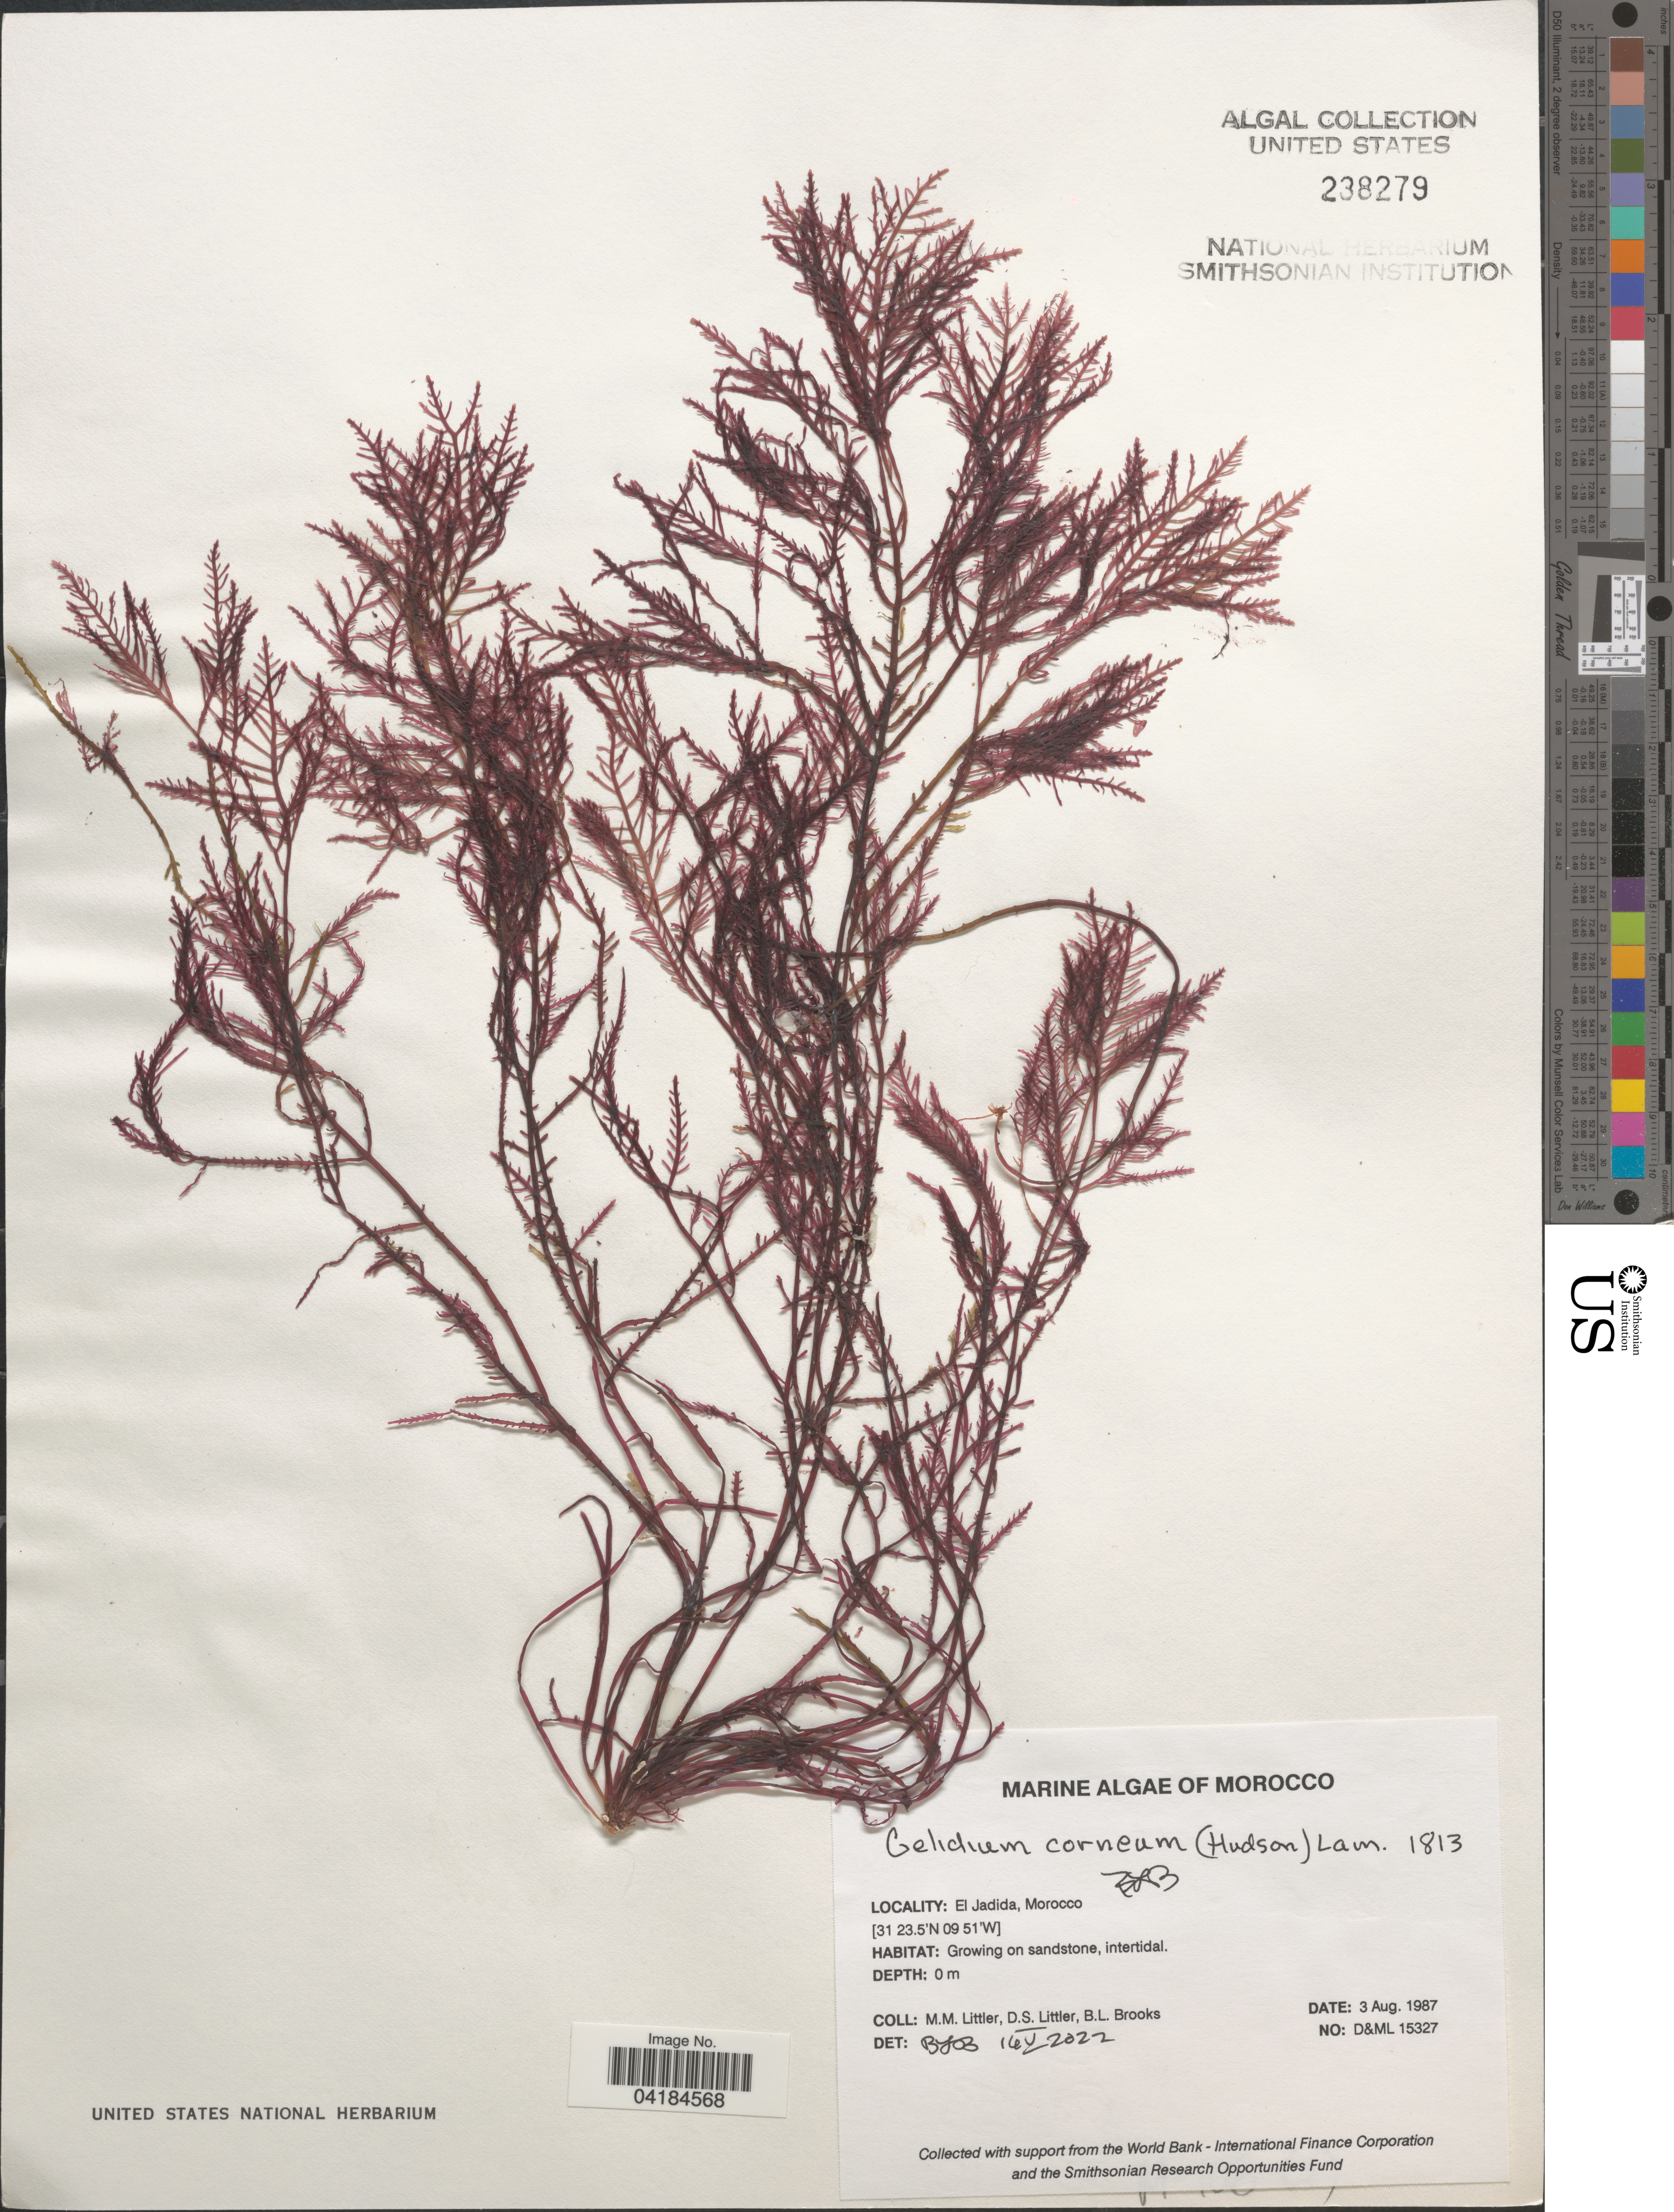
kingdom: Plantae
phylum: Rhodophyta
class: Florideophyceae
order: Gelidiales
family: Gelidiaceae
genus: Gelidium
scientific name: Gelidium corneum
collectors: D. S. Littler & B. Brooks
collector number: D&ML15327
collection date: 1987-08-03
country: Morocco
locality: El Jadida.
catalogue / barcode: US 238279